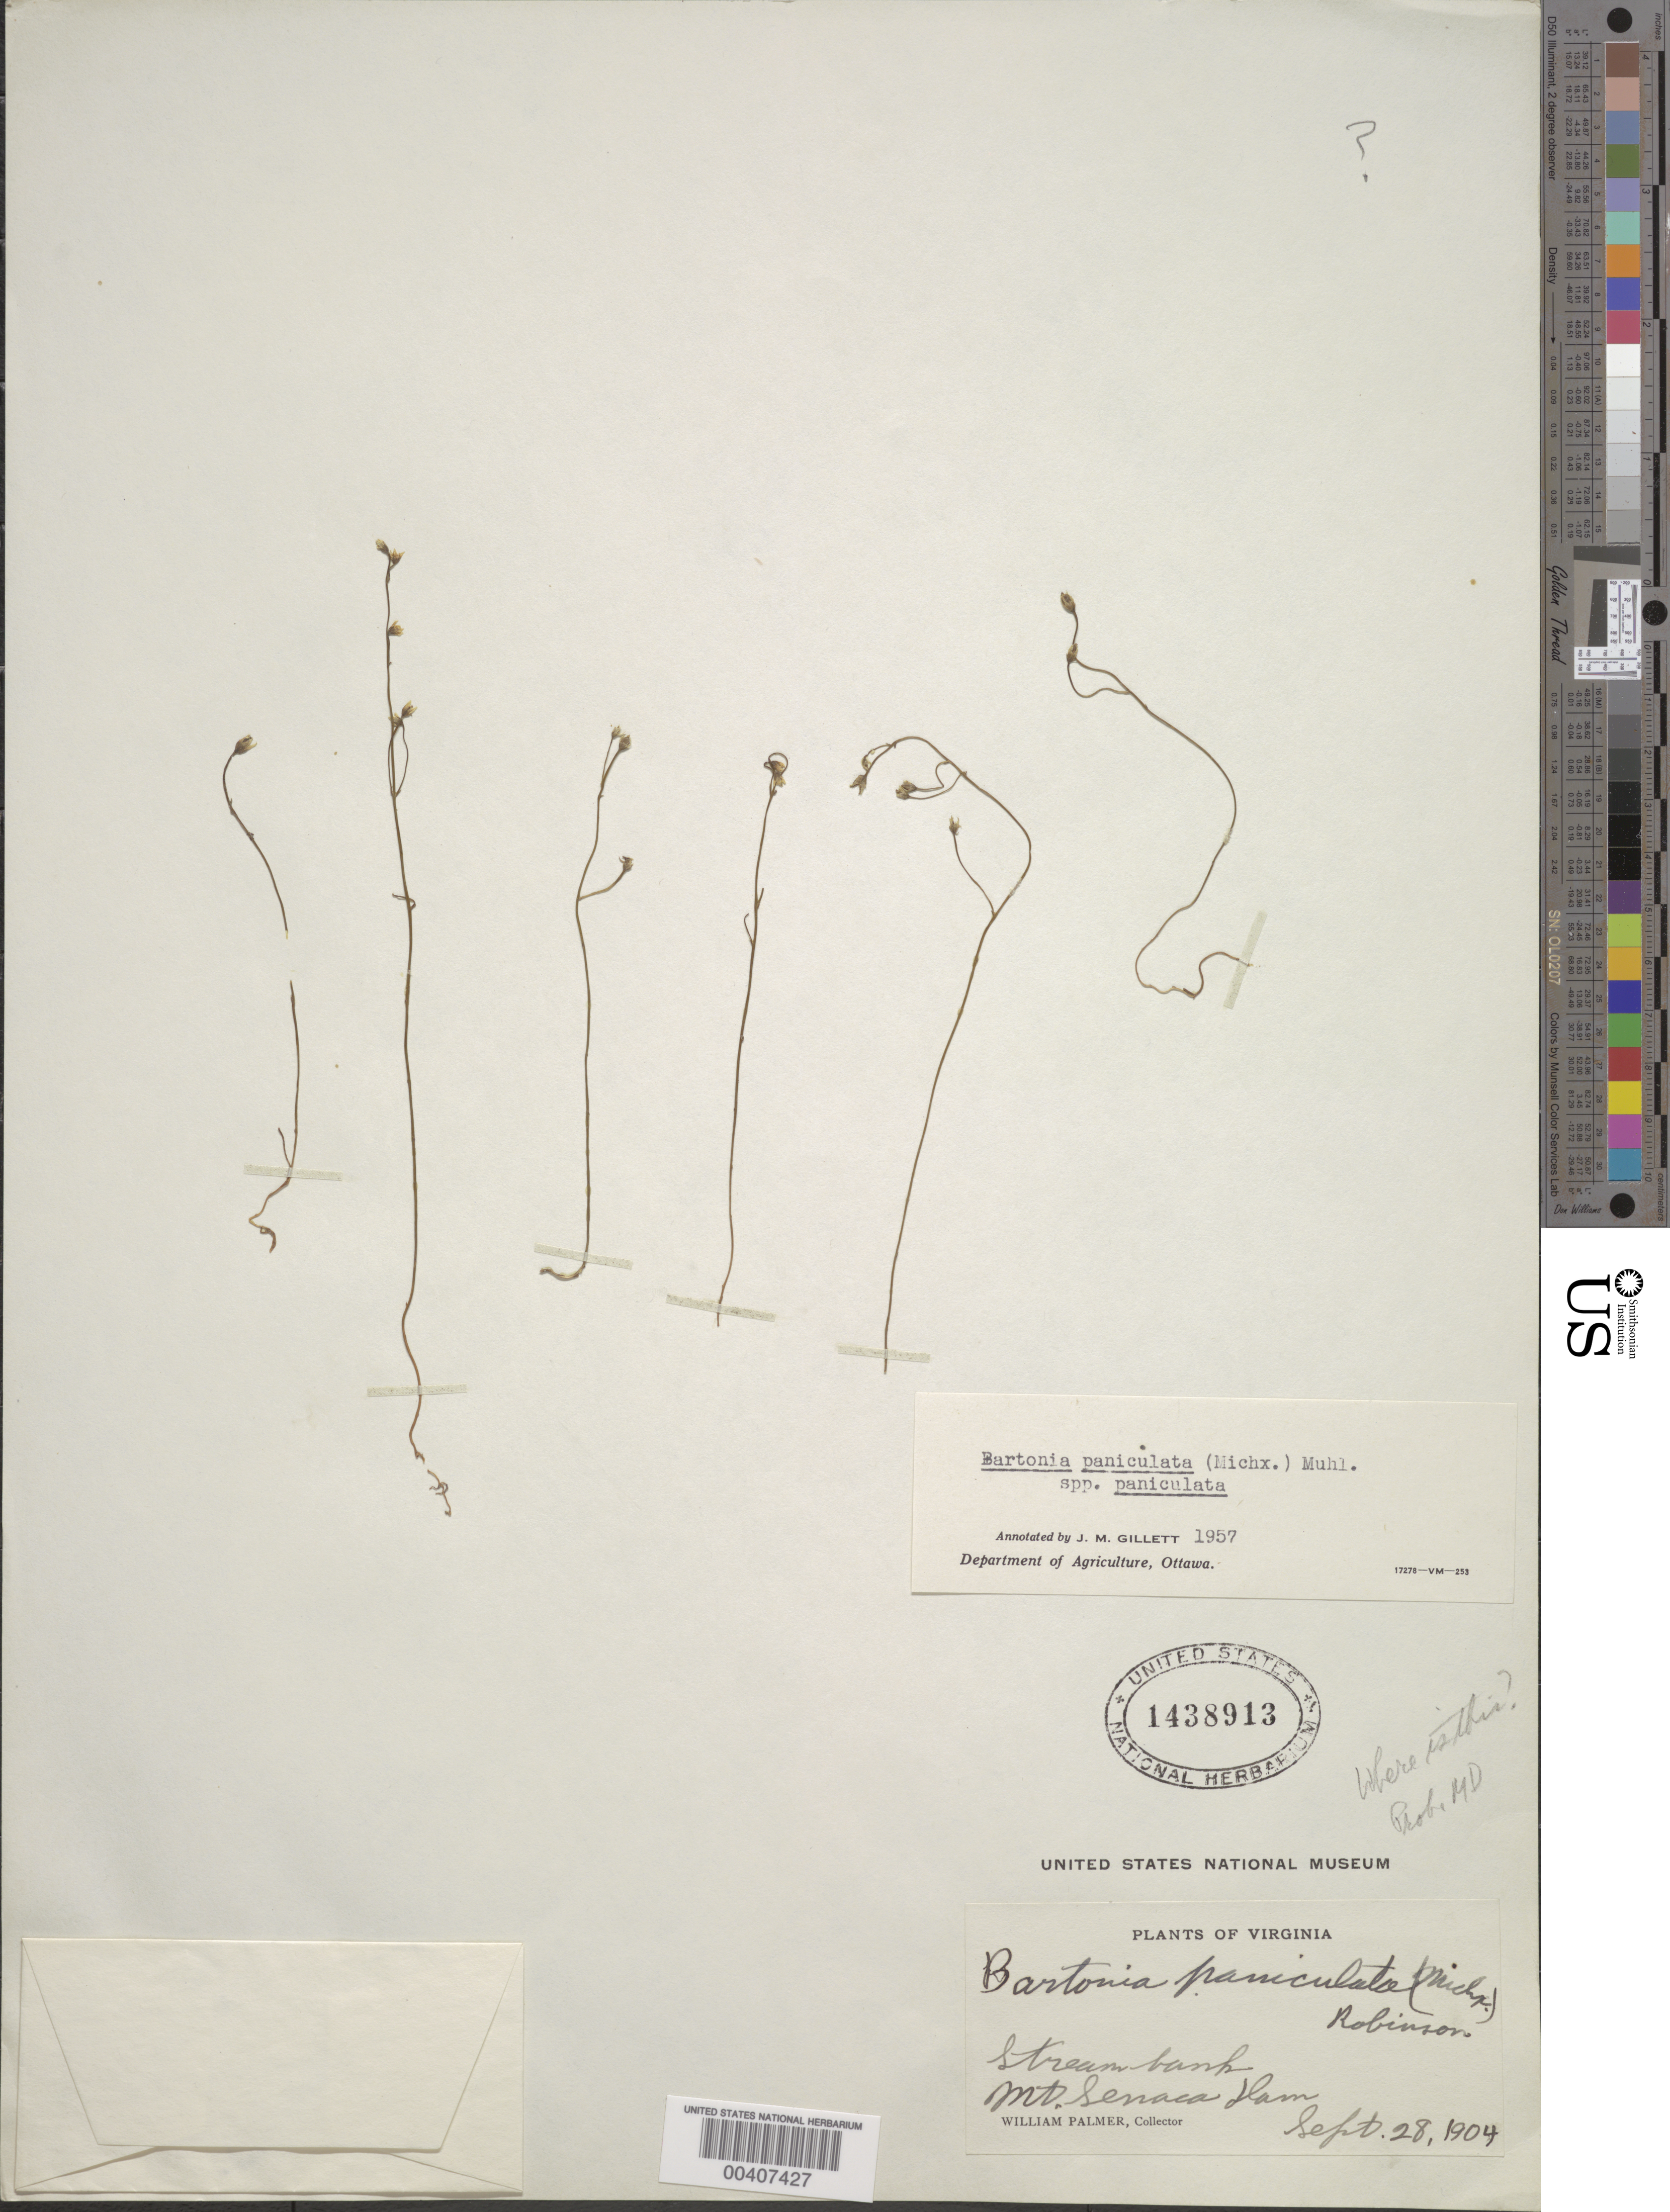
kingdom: Plantae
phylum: Tracheophyta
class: Magnoliopsida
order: Gentianales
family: Gentianaceae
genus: Bartonia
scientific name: Bartonia paniculata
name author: (Michx.) Muhl.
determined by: Gillett, J. M.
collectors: W. Palmer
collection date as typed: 28 Sep 1904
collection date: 1904-09-28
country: United States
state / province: Maryland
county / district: Montgomery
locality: Mt. Seneca Dam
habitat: Stream bank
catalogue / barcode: US 1438913